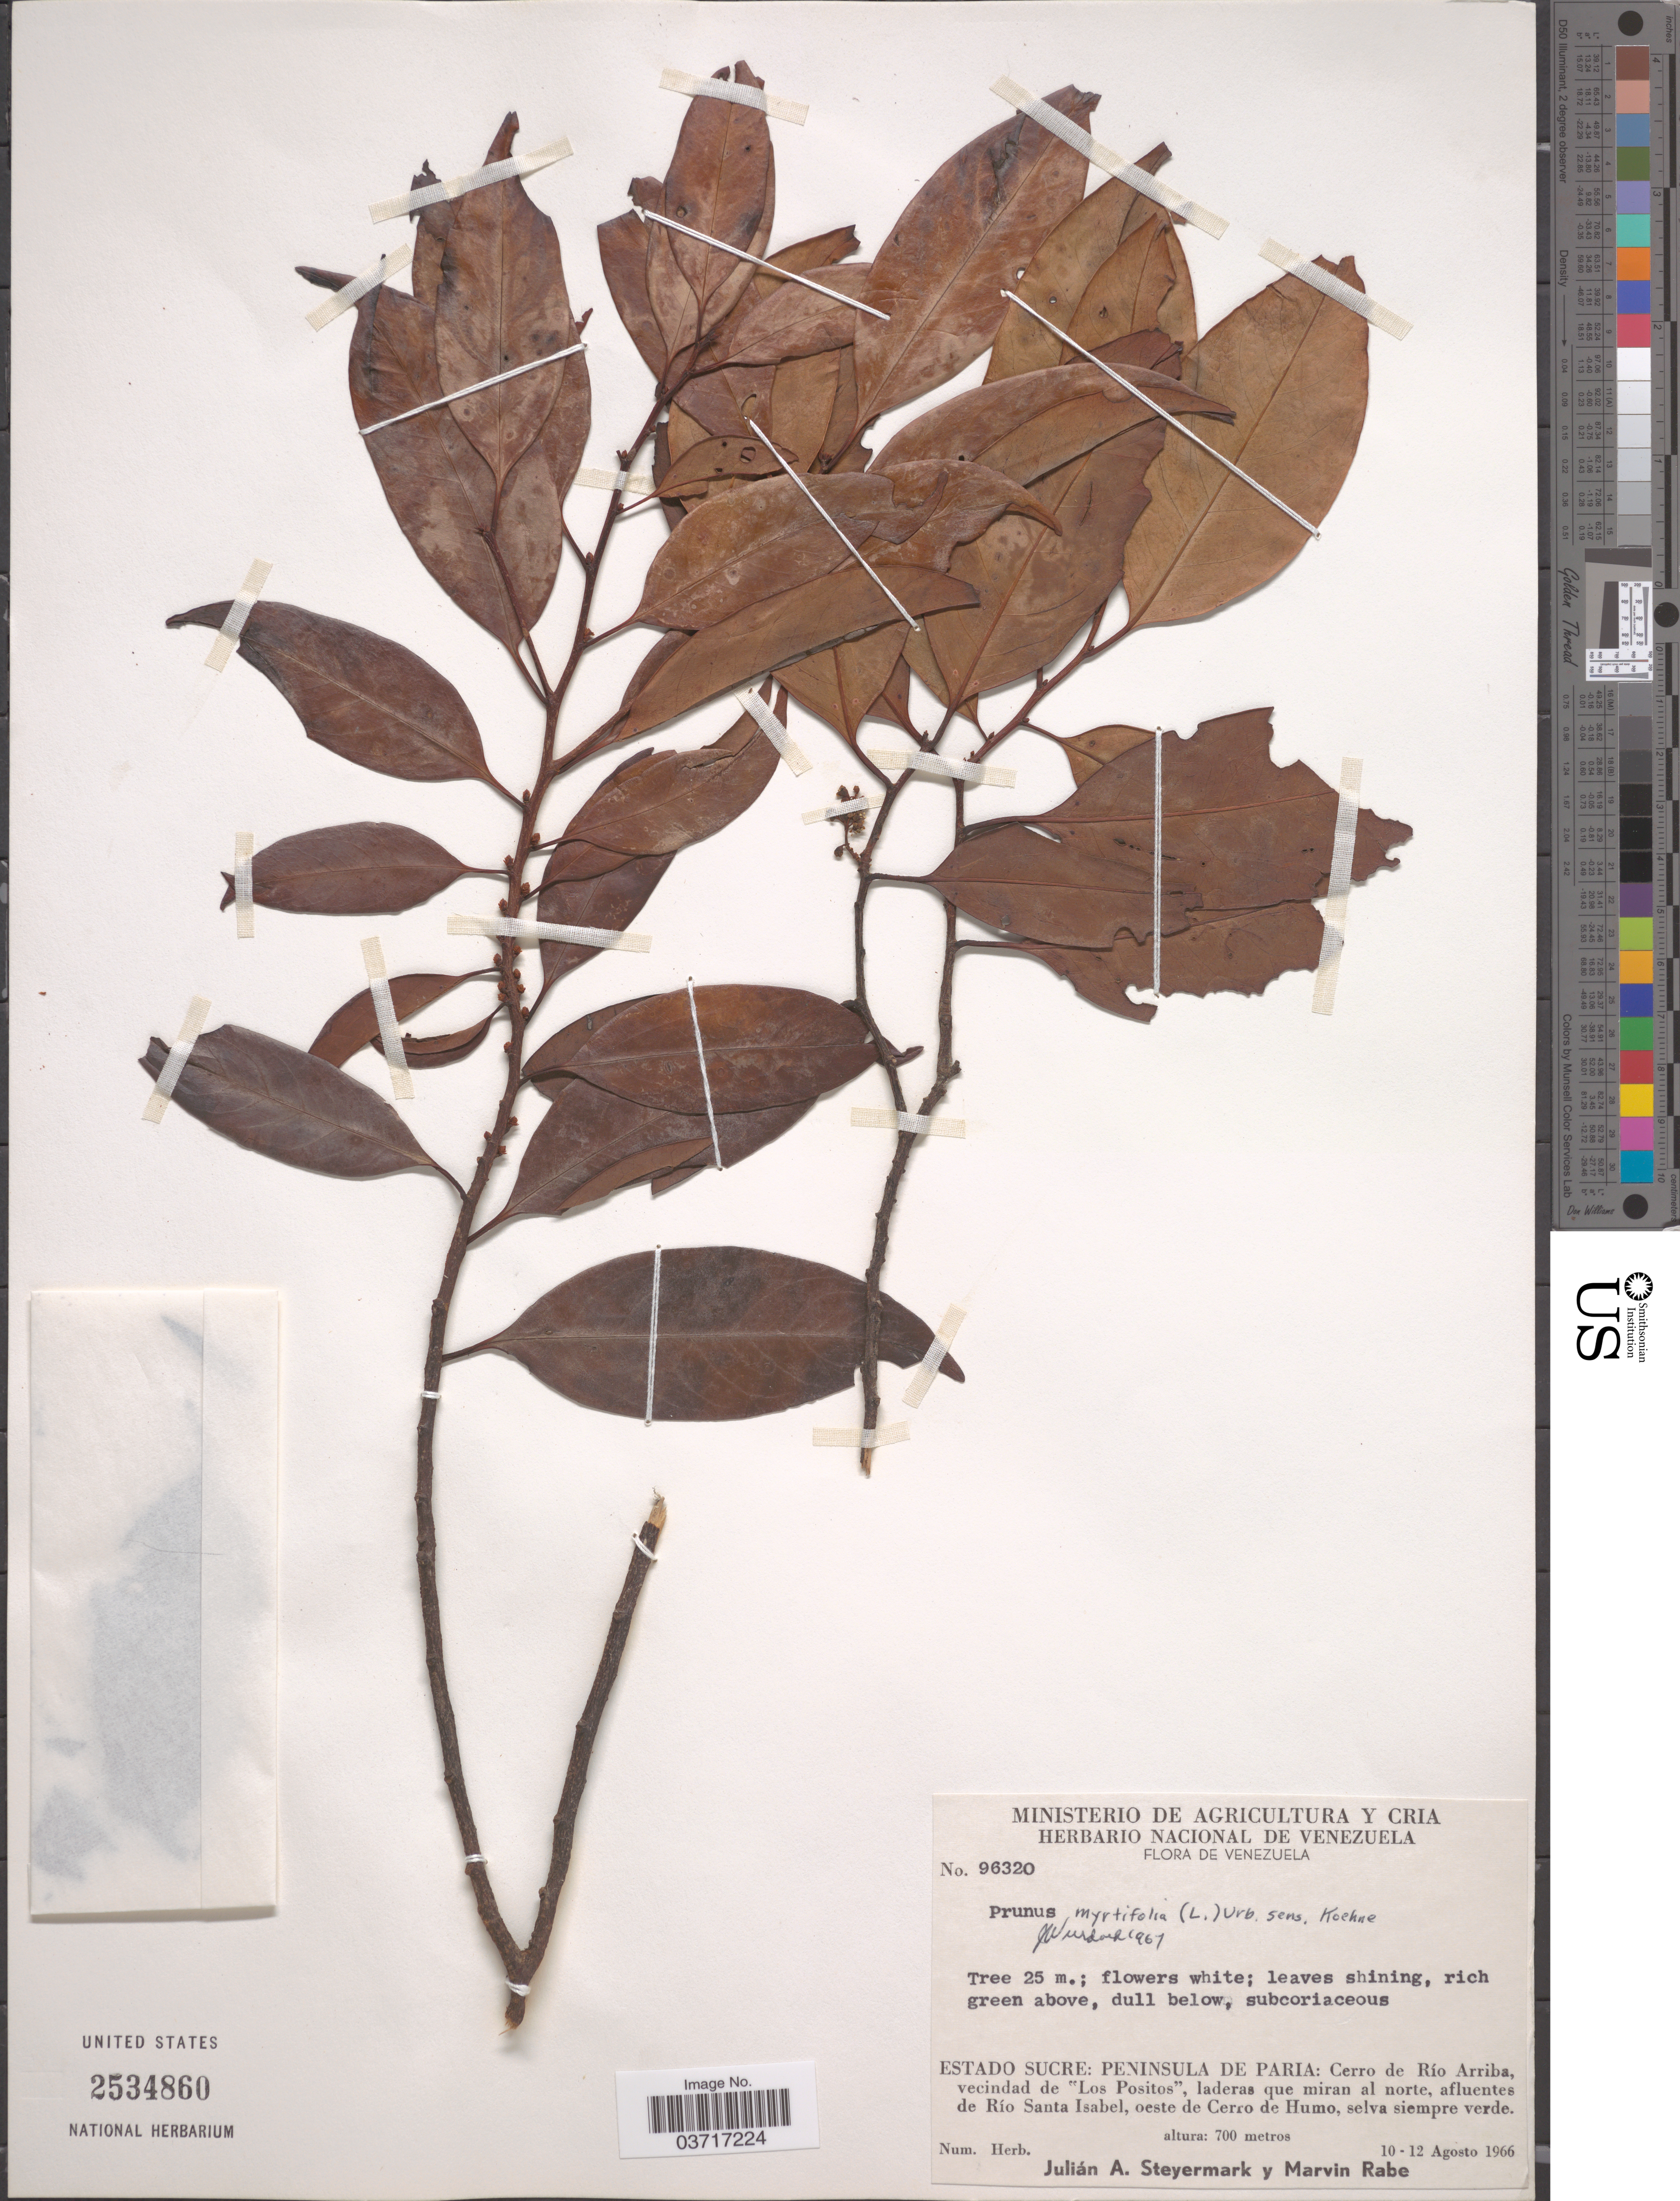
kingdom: Plantae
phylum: Tracheophyta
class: Magnoliopsida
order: Rosales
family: Rosaceae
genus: Prunus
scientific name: Prunus sp.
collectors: J. Steyermark & M. Rabe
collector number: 96320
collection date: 1966-08-10/1966-08-12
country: Venezuela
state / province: Sucre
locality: Peninsula de Paria: Cerro de Río Arriba, vecindad de 'Los Positos', laderas que miran al norte, afluentes de Río Santa Isabel, oeste de Cerro de Humo, selva siempre verde.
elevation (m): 700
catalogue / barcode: US 2534860